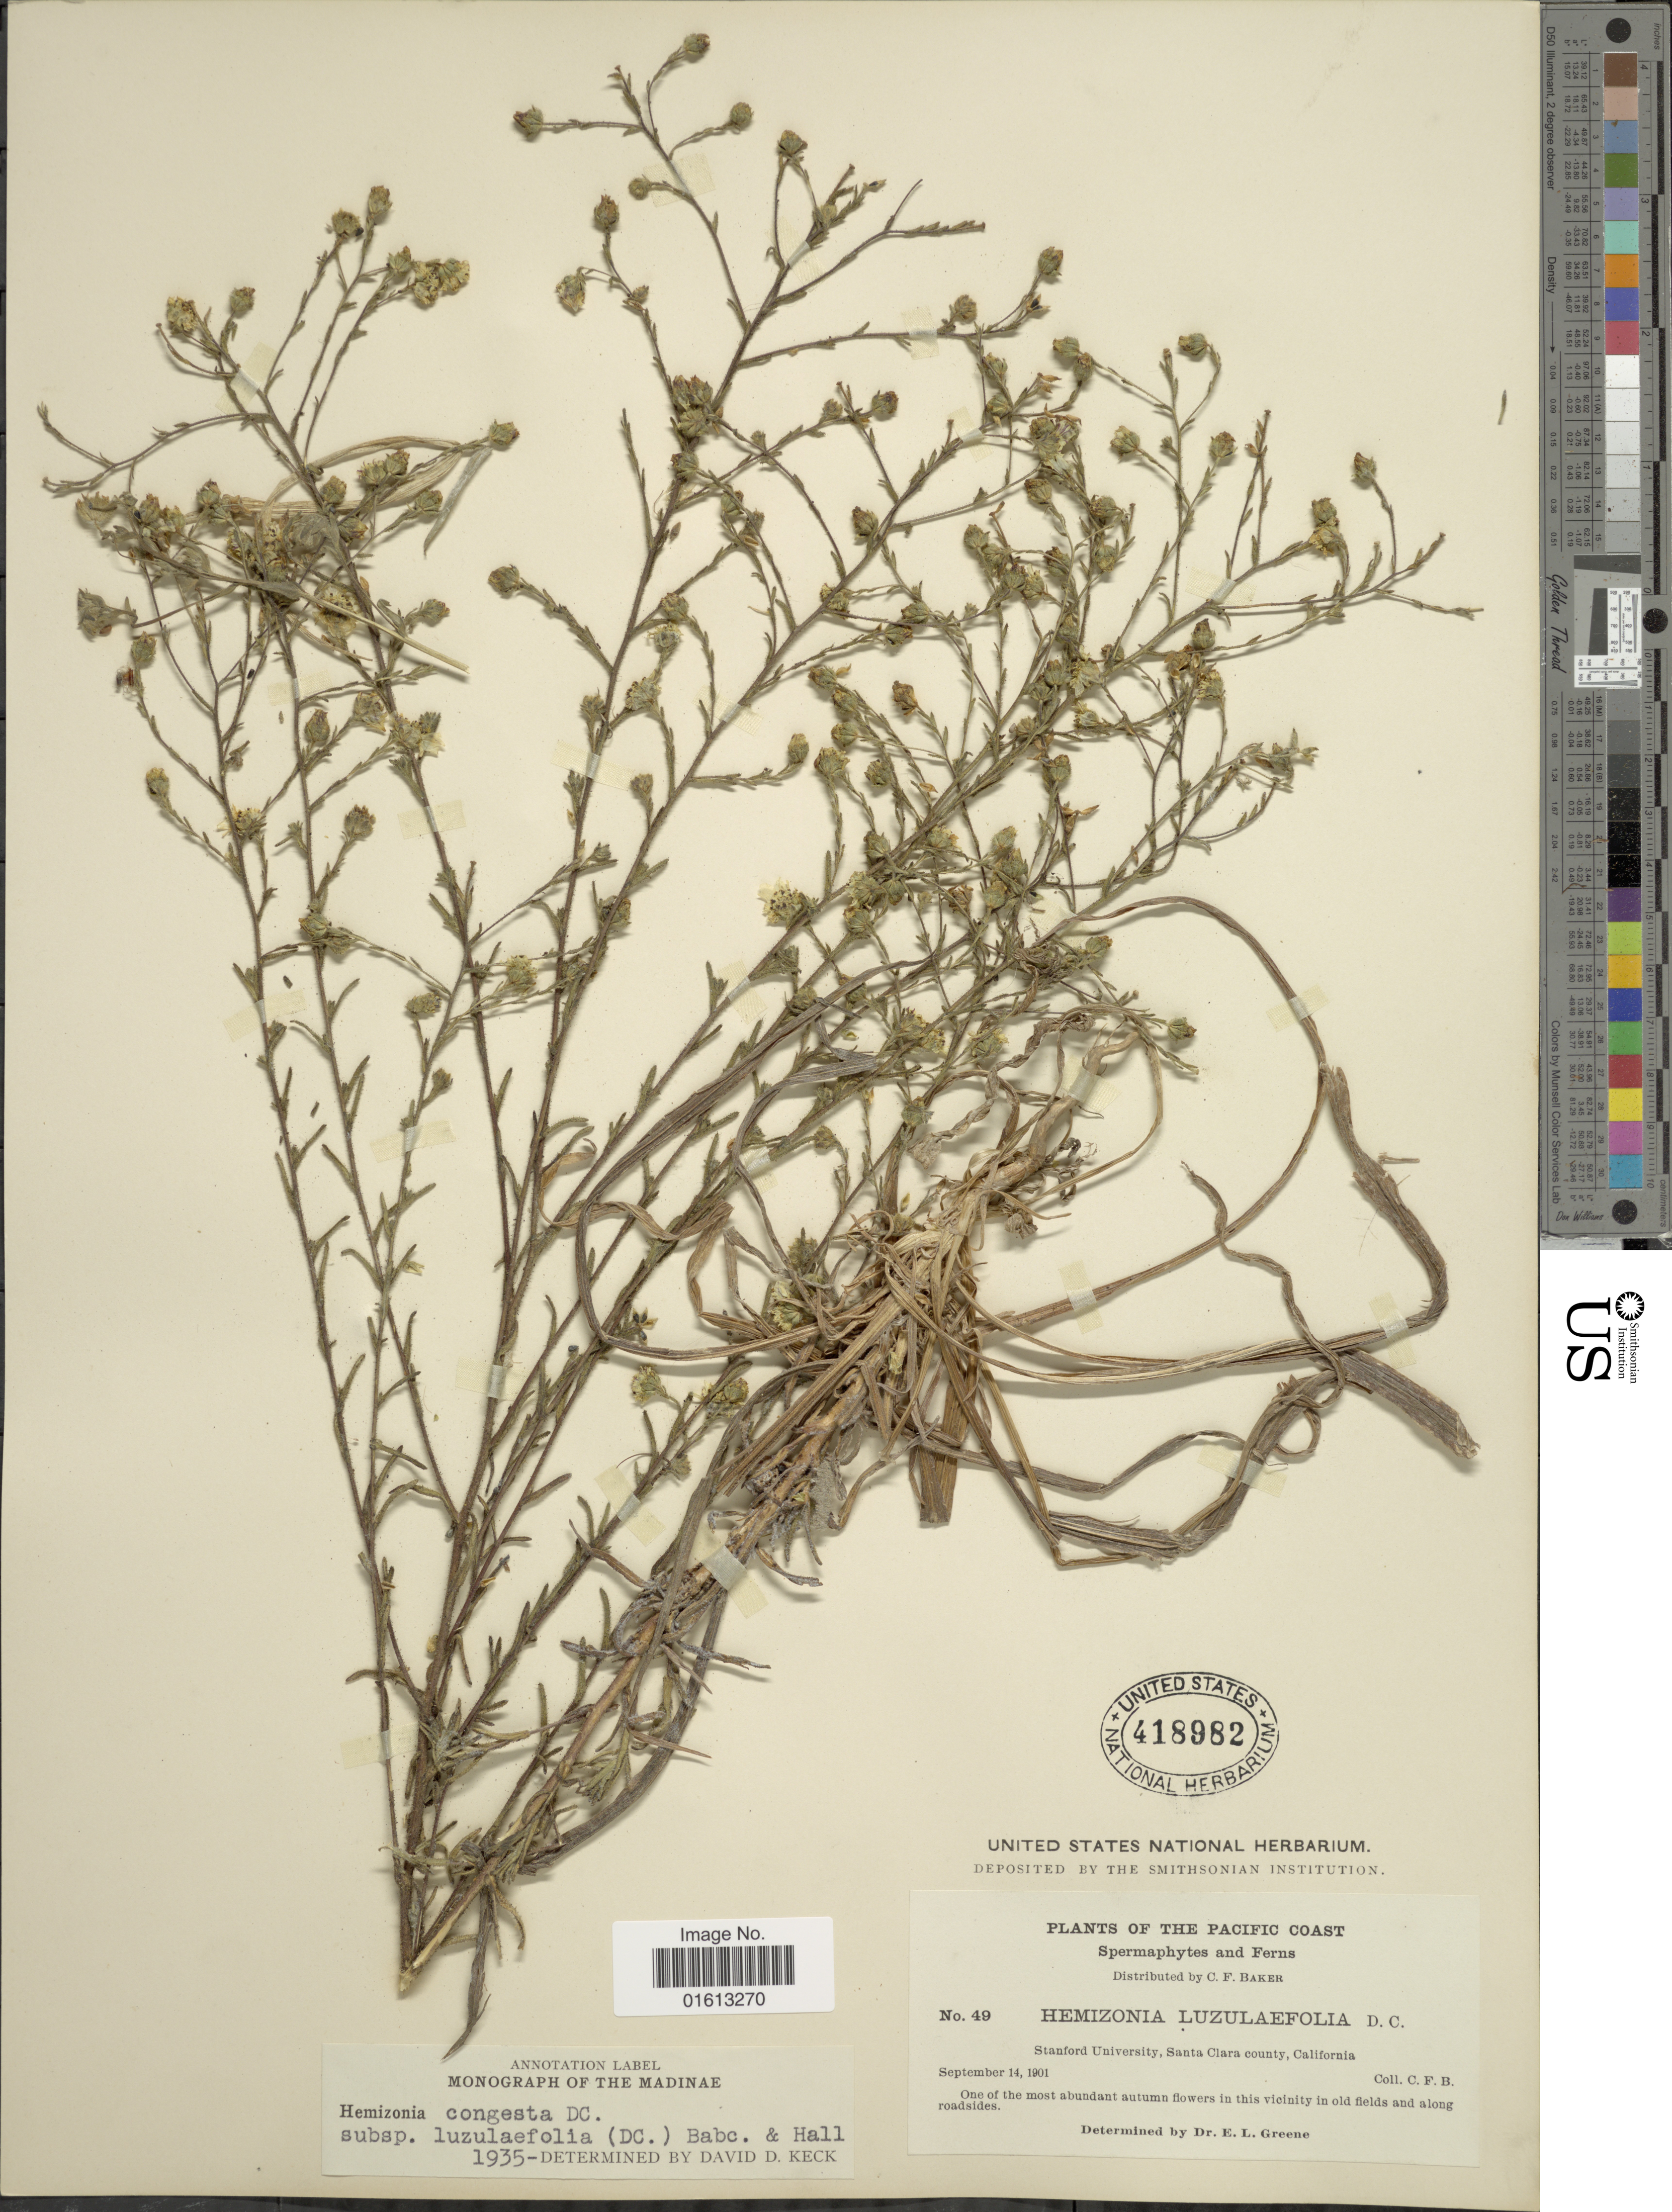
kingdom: Plantae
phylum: Tracheophyta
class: Magnoliopsida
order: Asterales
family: Asteraceae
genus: Hemizonia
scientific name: Hemizonia congesta subsp. luzulaefolia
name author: (DC.) Babc. & H.M. Hall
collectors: C. F. Baker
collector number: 49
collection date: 1901-09-14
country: United States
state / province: California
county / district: Santa Clara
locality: Stanford University, Santa Clara County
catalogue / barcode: US 418982